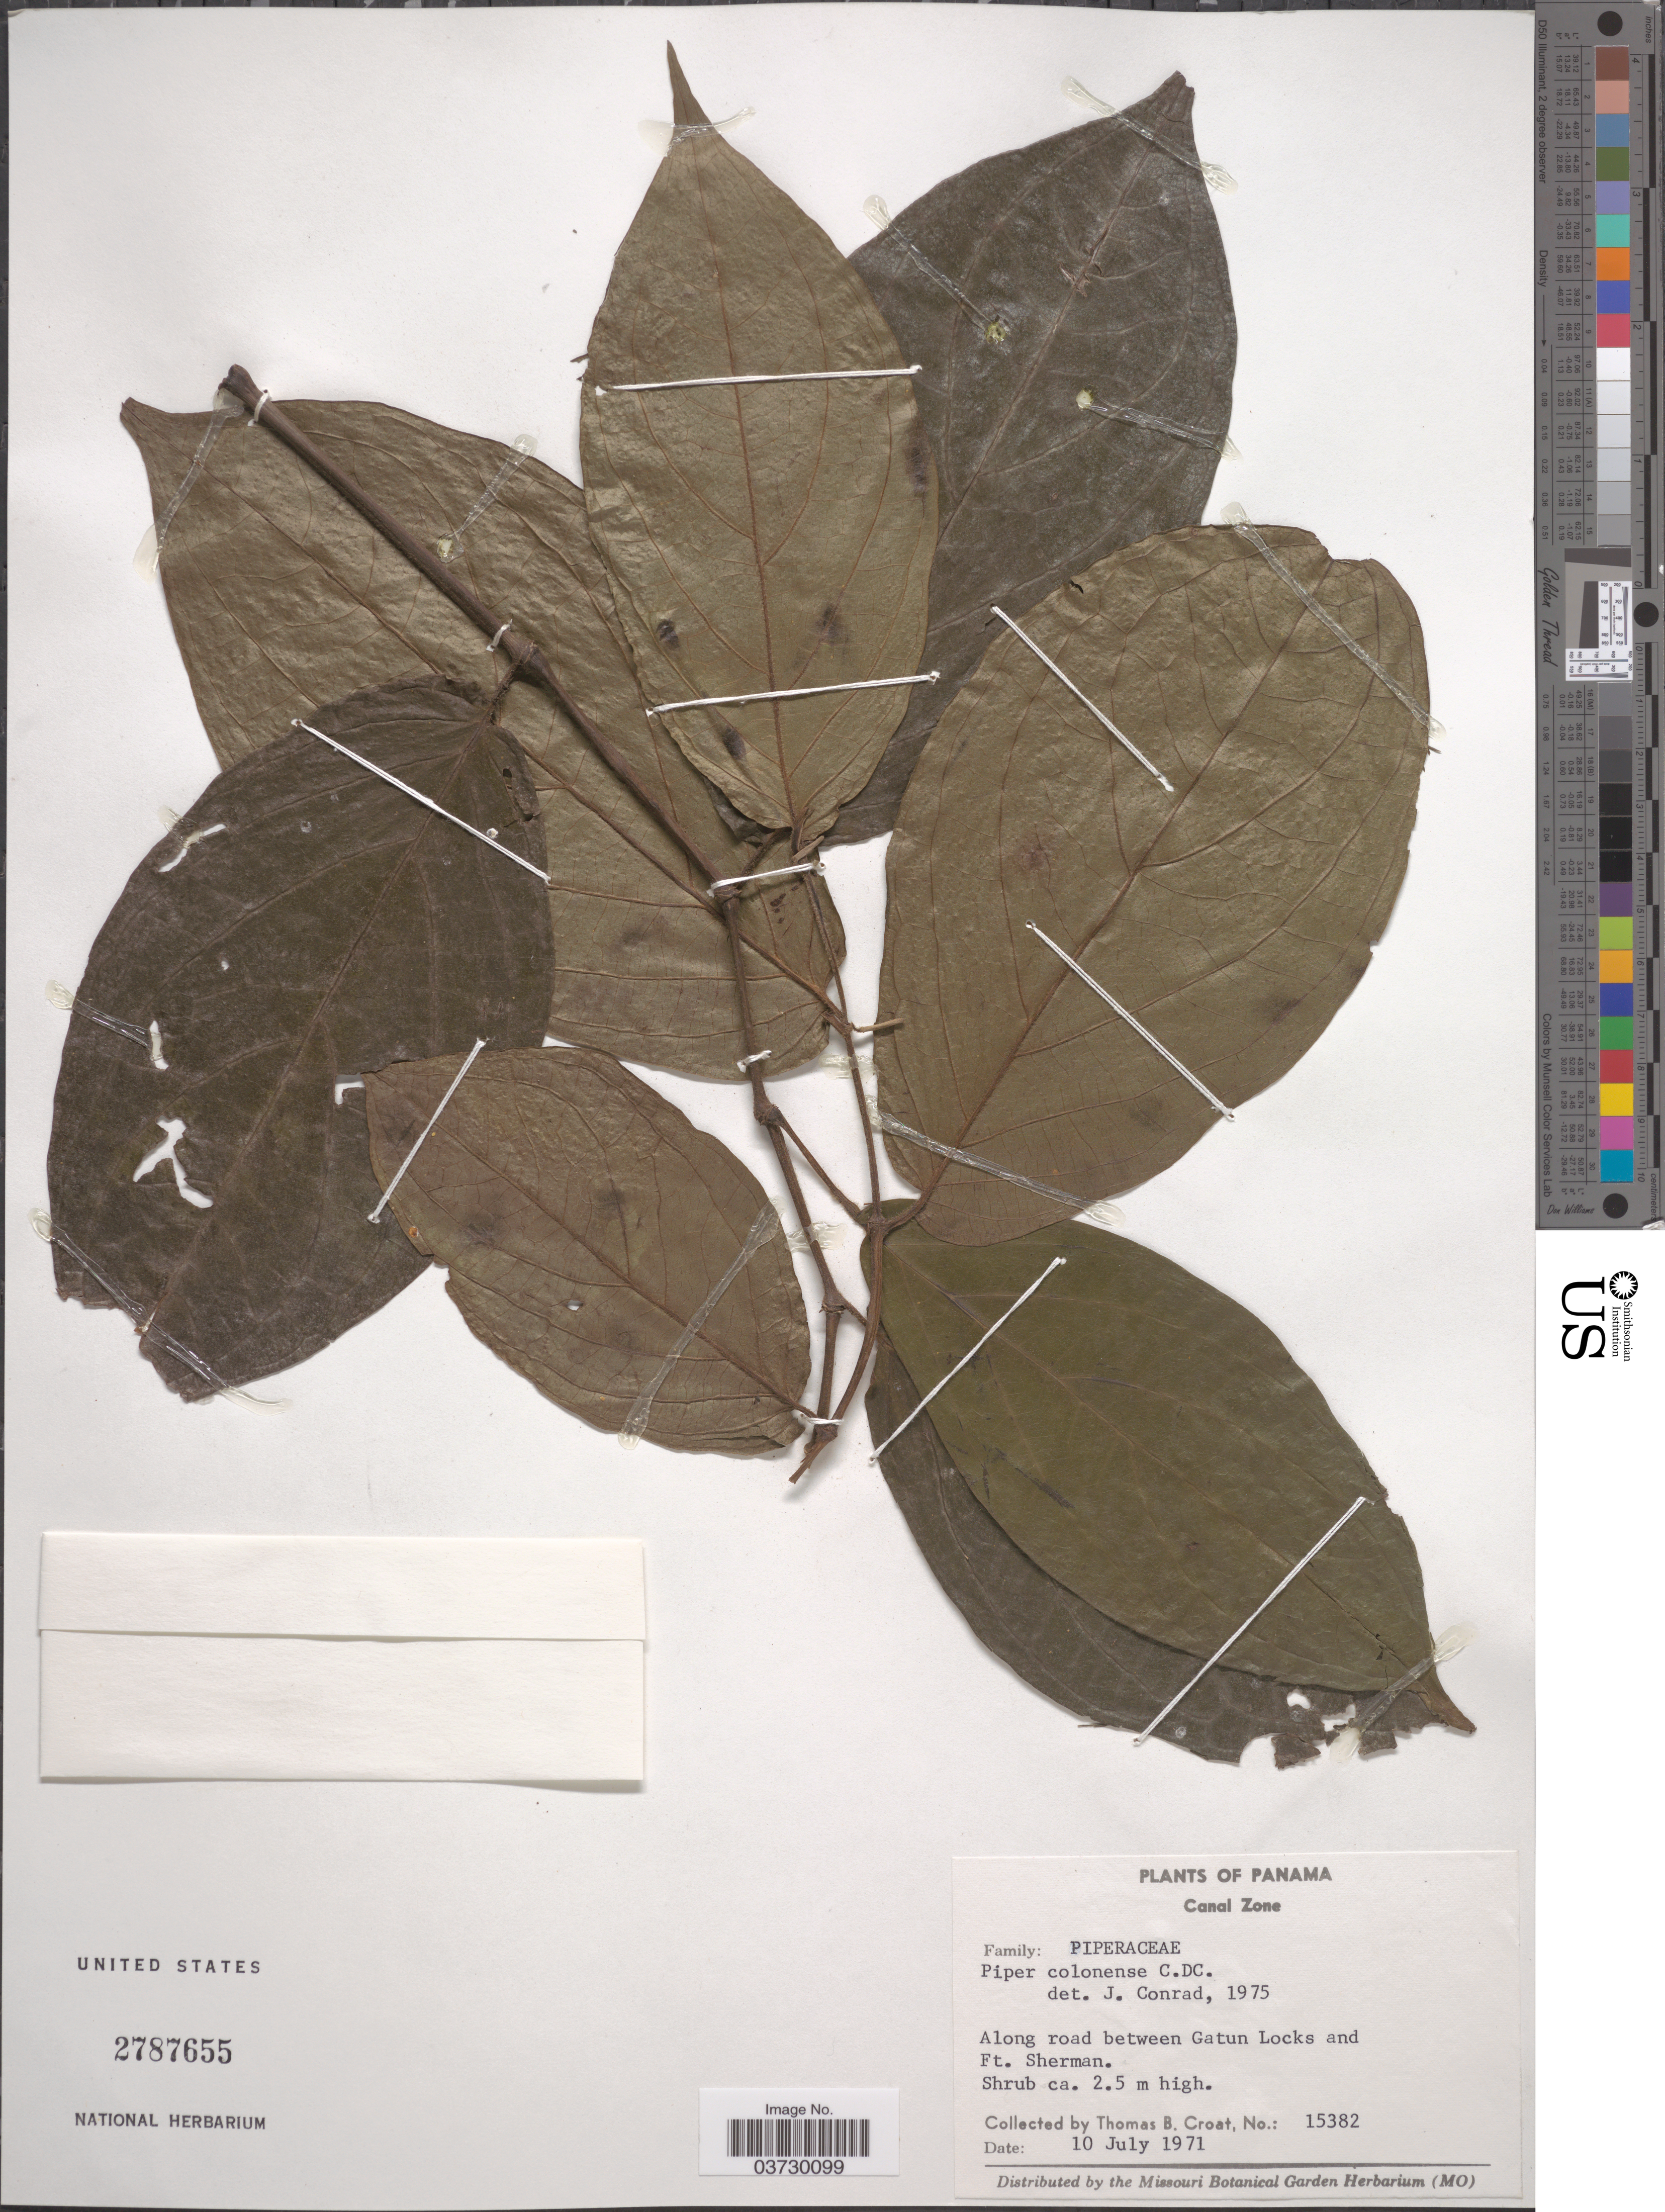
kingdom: Plantae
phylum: Tracheophyta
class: Magnoliopsida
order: Piperales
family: Piperaceae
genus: Piper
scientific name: Piper colonense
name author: C. DC.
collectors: T. B. Croat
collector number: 15382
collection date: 1971-07-10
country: Panama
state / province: Colón / Panamá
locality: Canal Zone. Along road between Gatun Locks and Ft. Sherman.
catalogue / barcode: US 2787655